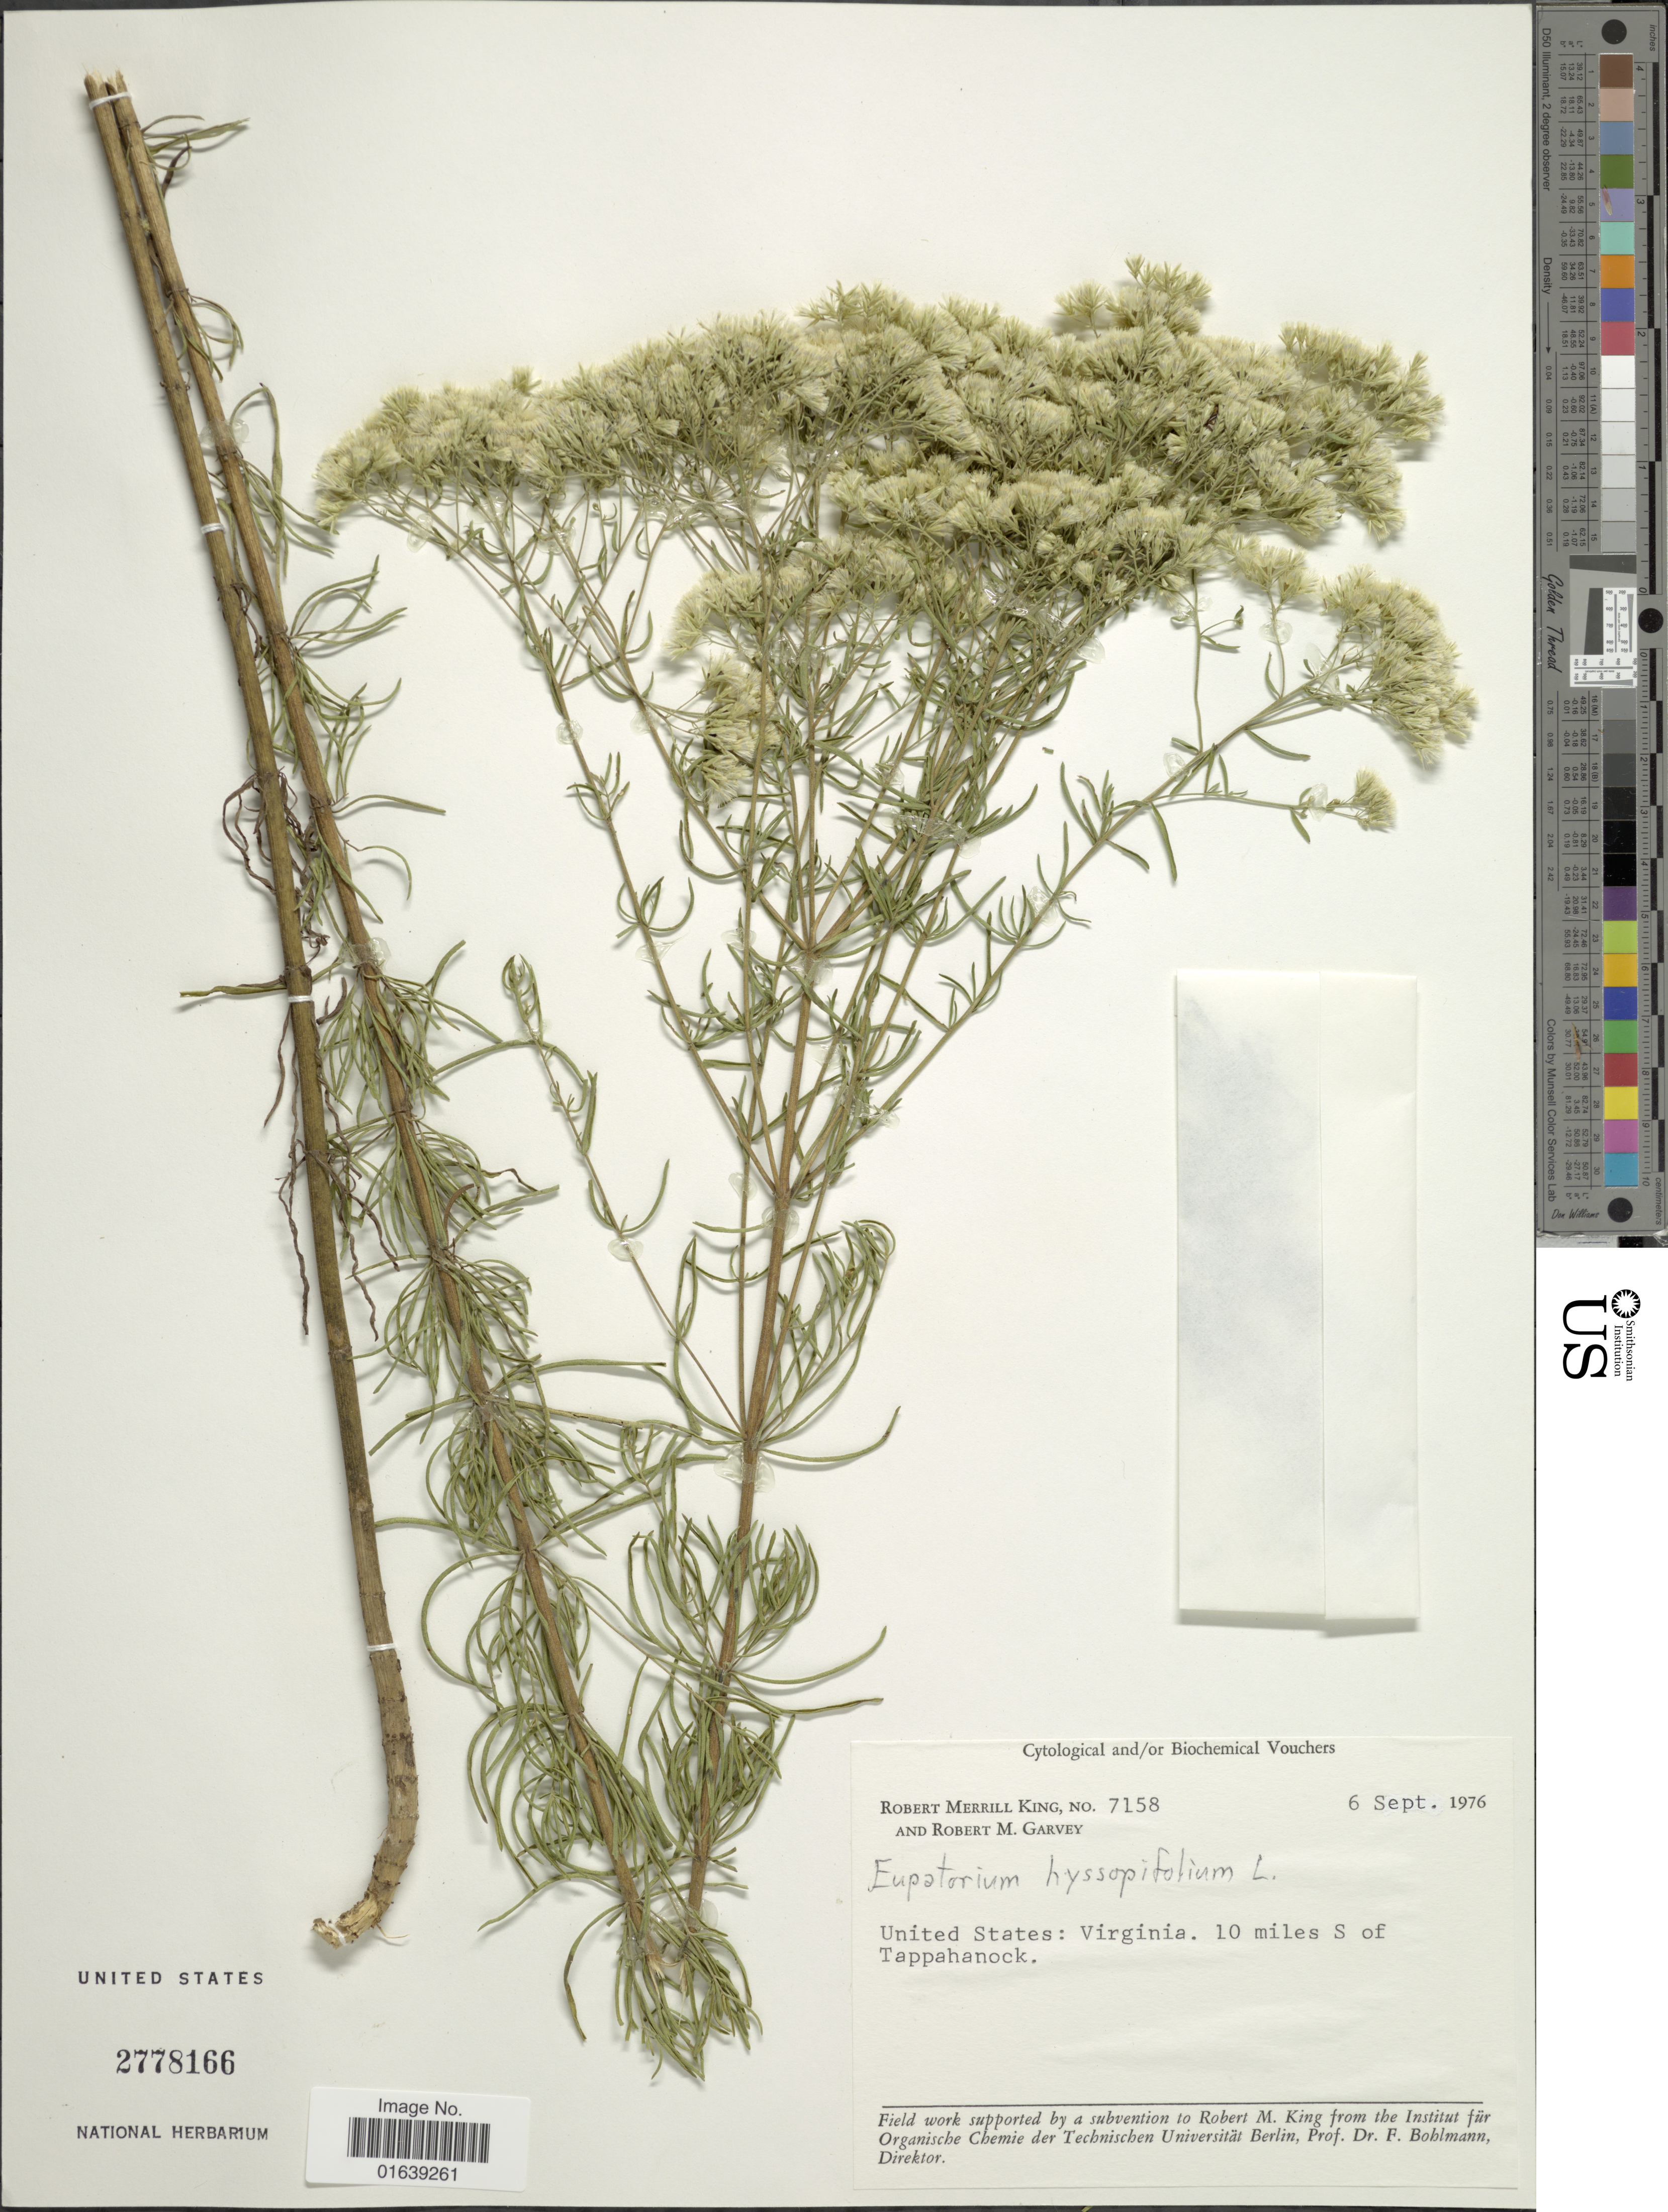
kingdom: Plantae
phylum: Tracheophyta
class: Magnoliopsida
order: Asterales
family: Asteraceae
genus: Eupatorium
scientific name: Eupatorium hyssopifolium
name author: L.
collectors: R. M. King & R. Garvey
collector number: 7158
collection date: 1976-09-06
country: United States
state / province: Virginia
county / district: Essex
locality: United States: Virginia. 10 miles S of Tappahanock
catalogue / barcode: US 2778166